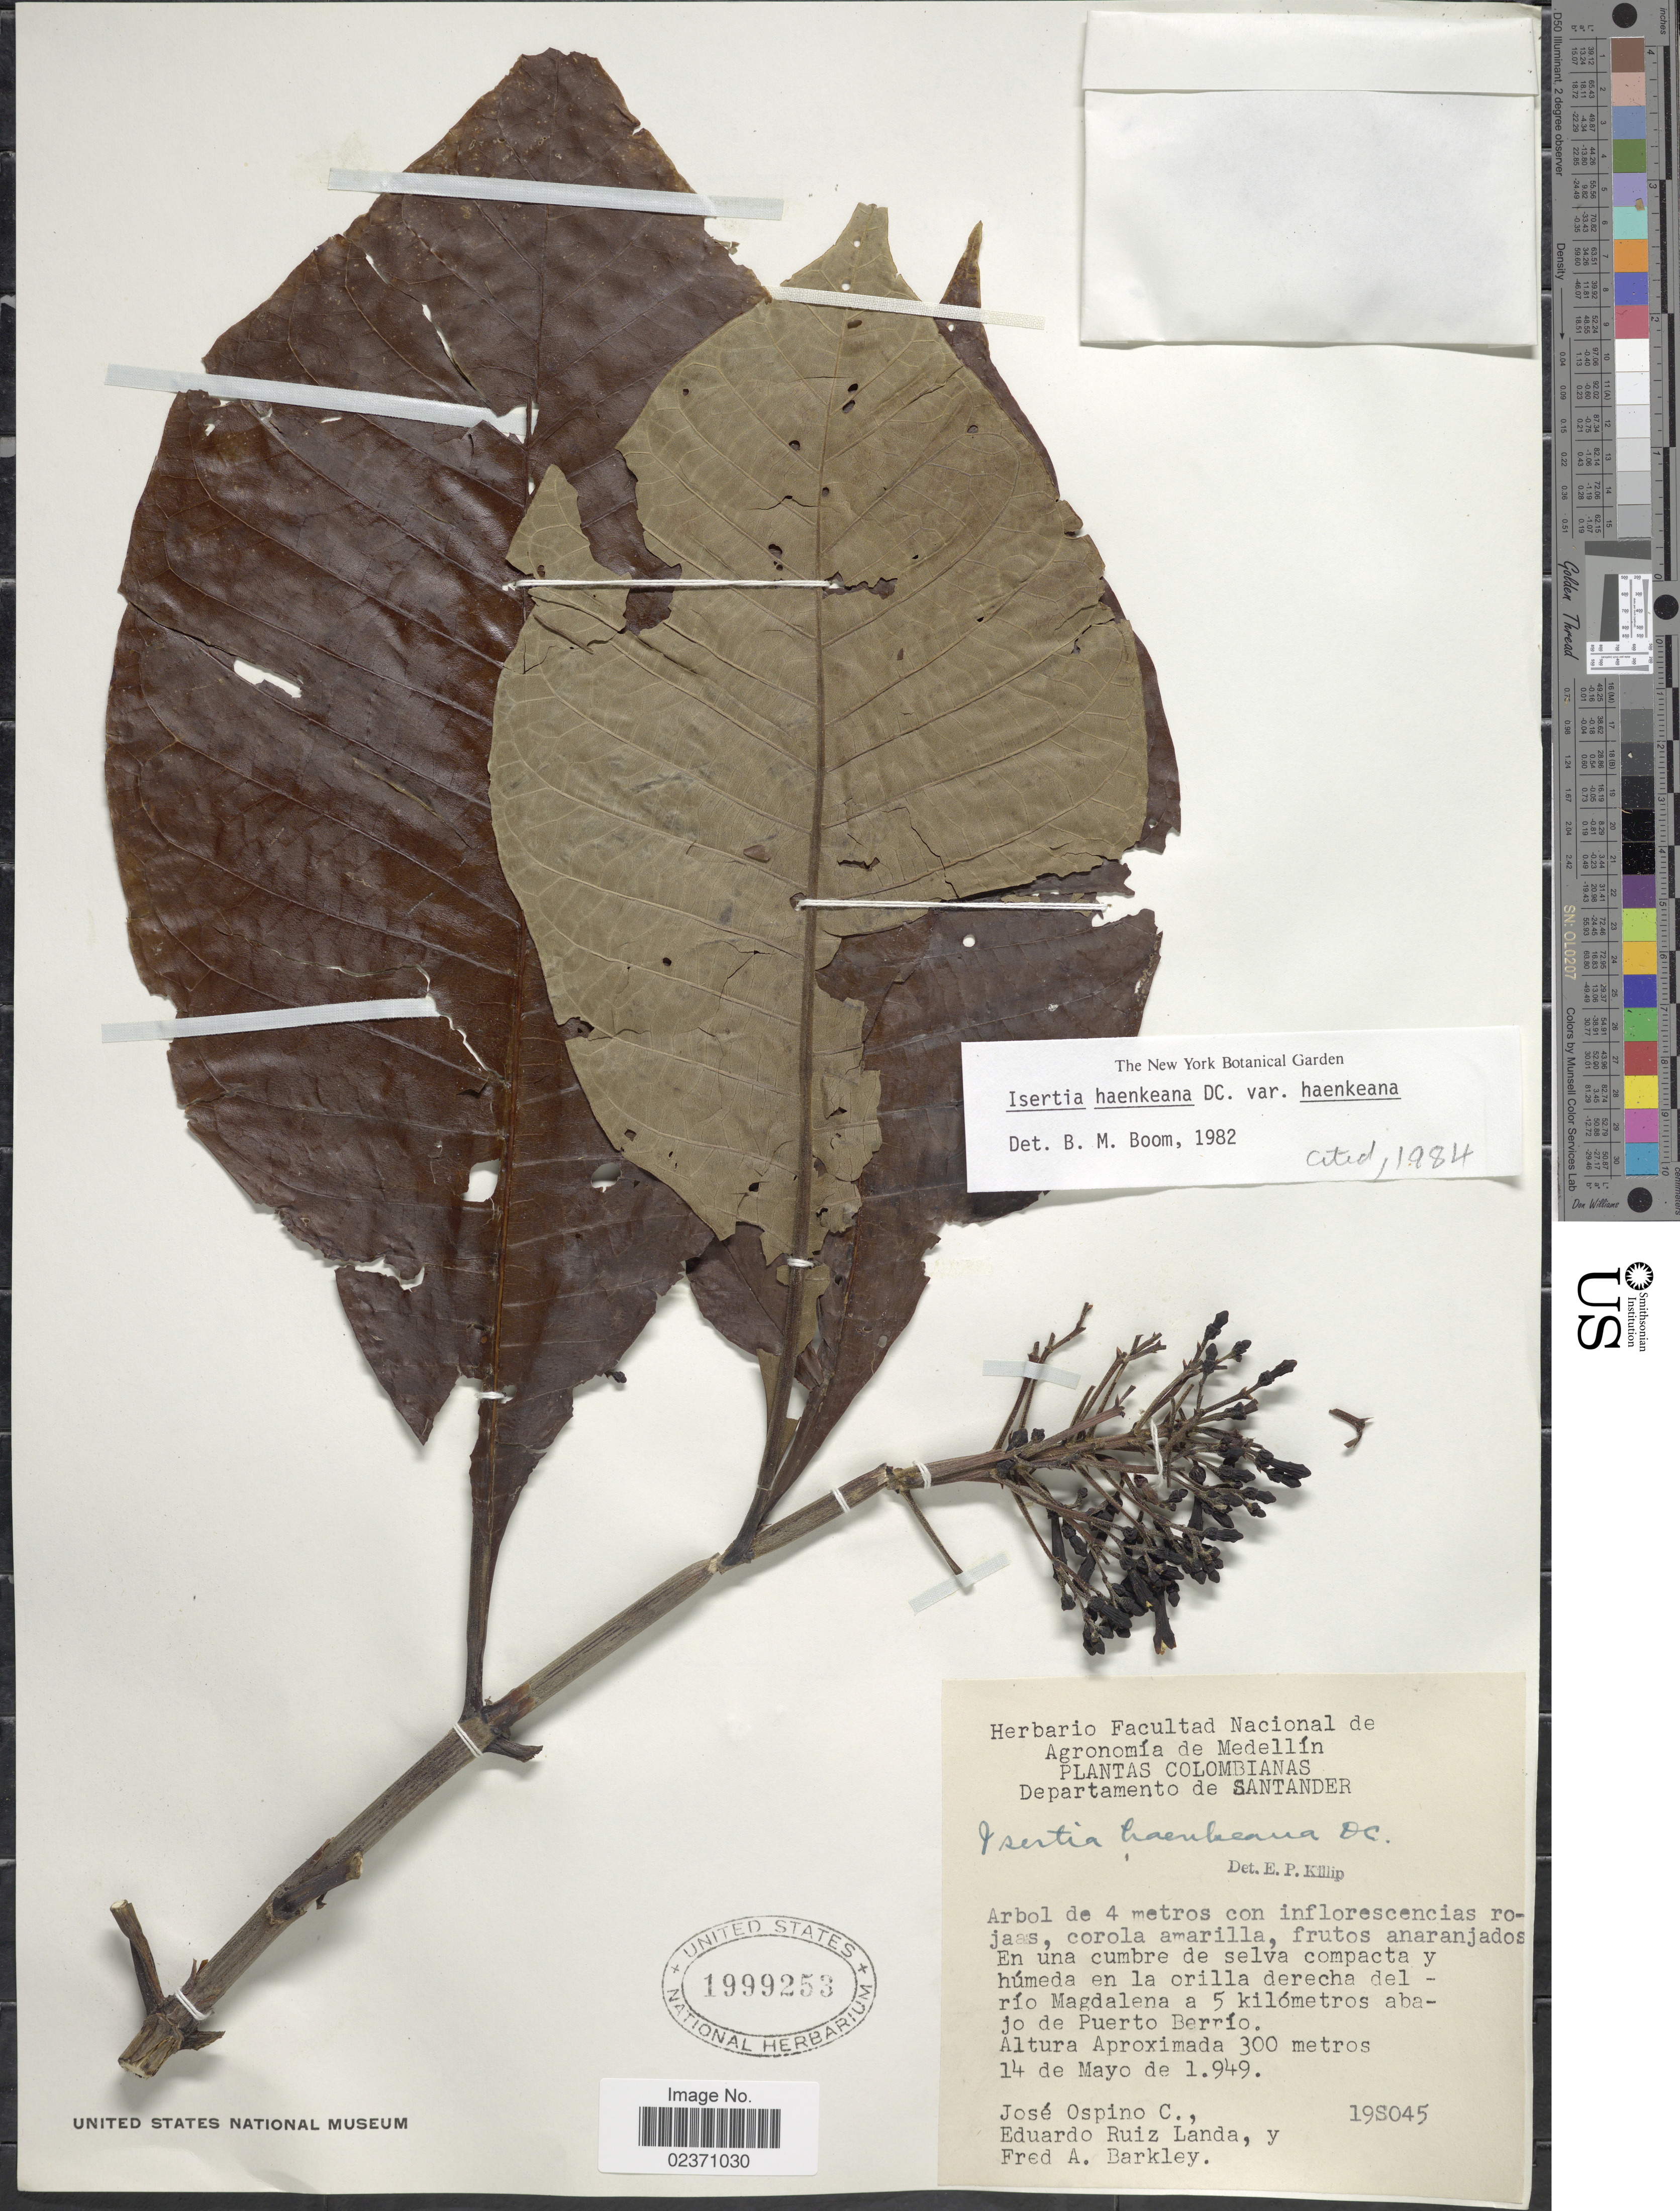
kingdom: Plantae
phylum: Tracheophyta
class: Magnoliopsida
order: Gentianales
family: Rubiaceae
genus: Isertia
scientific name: Isertia haenkeana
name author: DC.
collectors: J. Ospino Carvajal, E. Ruiz Landa & F. A. Barkley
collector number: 19S045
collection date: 1949-05-14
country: Colombia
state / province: Santander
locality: Colombianas. Departamento de Santander. Rio Magdalena a 5 kilometeros abajo de Puerto Berrio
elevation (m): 300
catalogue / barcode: US 1999253